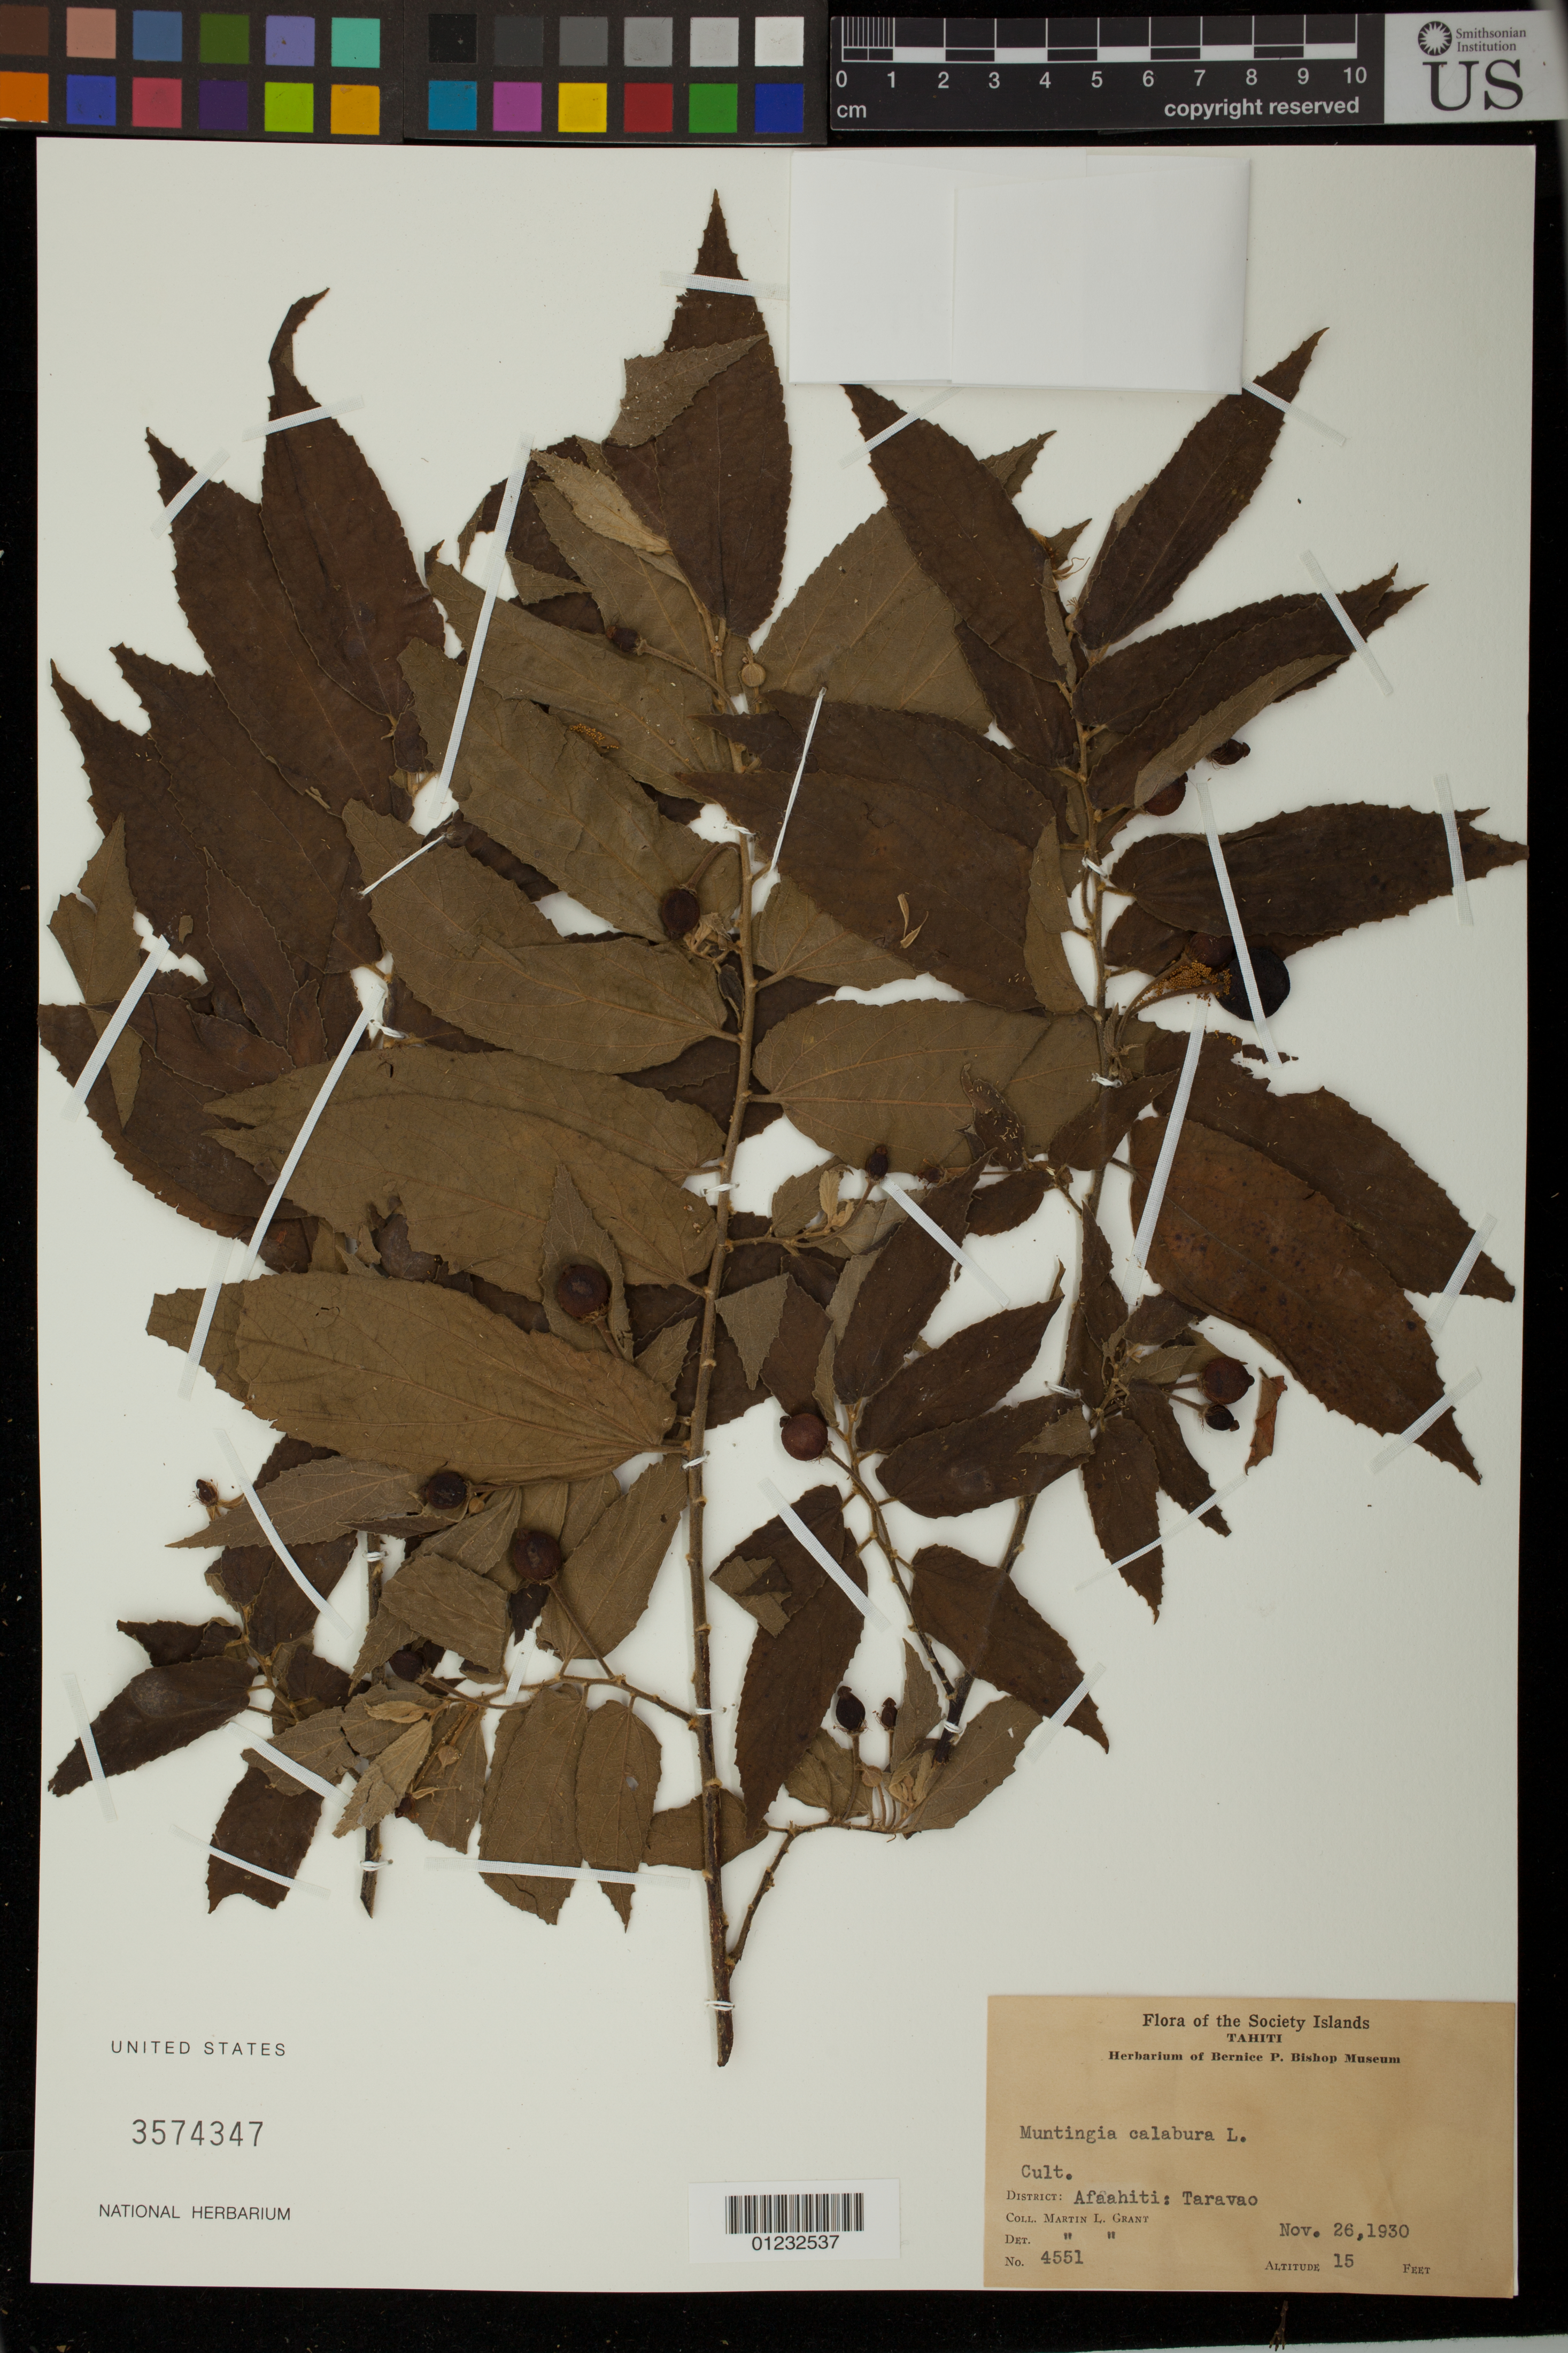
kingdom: Plantae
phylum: Tracheophyta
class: Magnoliopsida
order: Malvales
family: Muntingiaceae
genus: Muntingia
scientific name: Muntingia calabura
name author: L.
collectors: M. L. Grant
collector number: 4551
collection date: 1930-11-26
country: French Polynesia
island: Tahiti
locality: Afaahiti: Taravao.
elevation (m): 5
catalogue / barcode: US 3574347